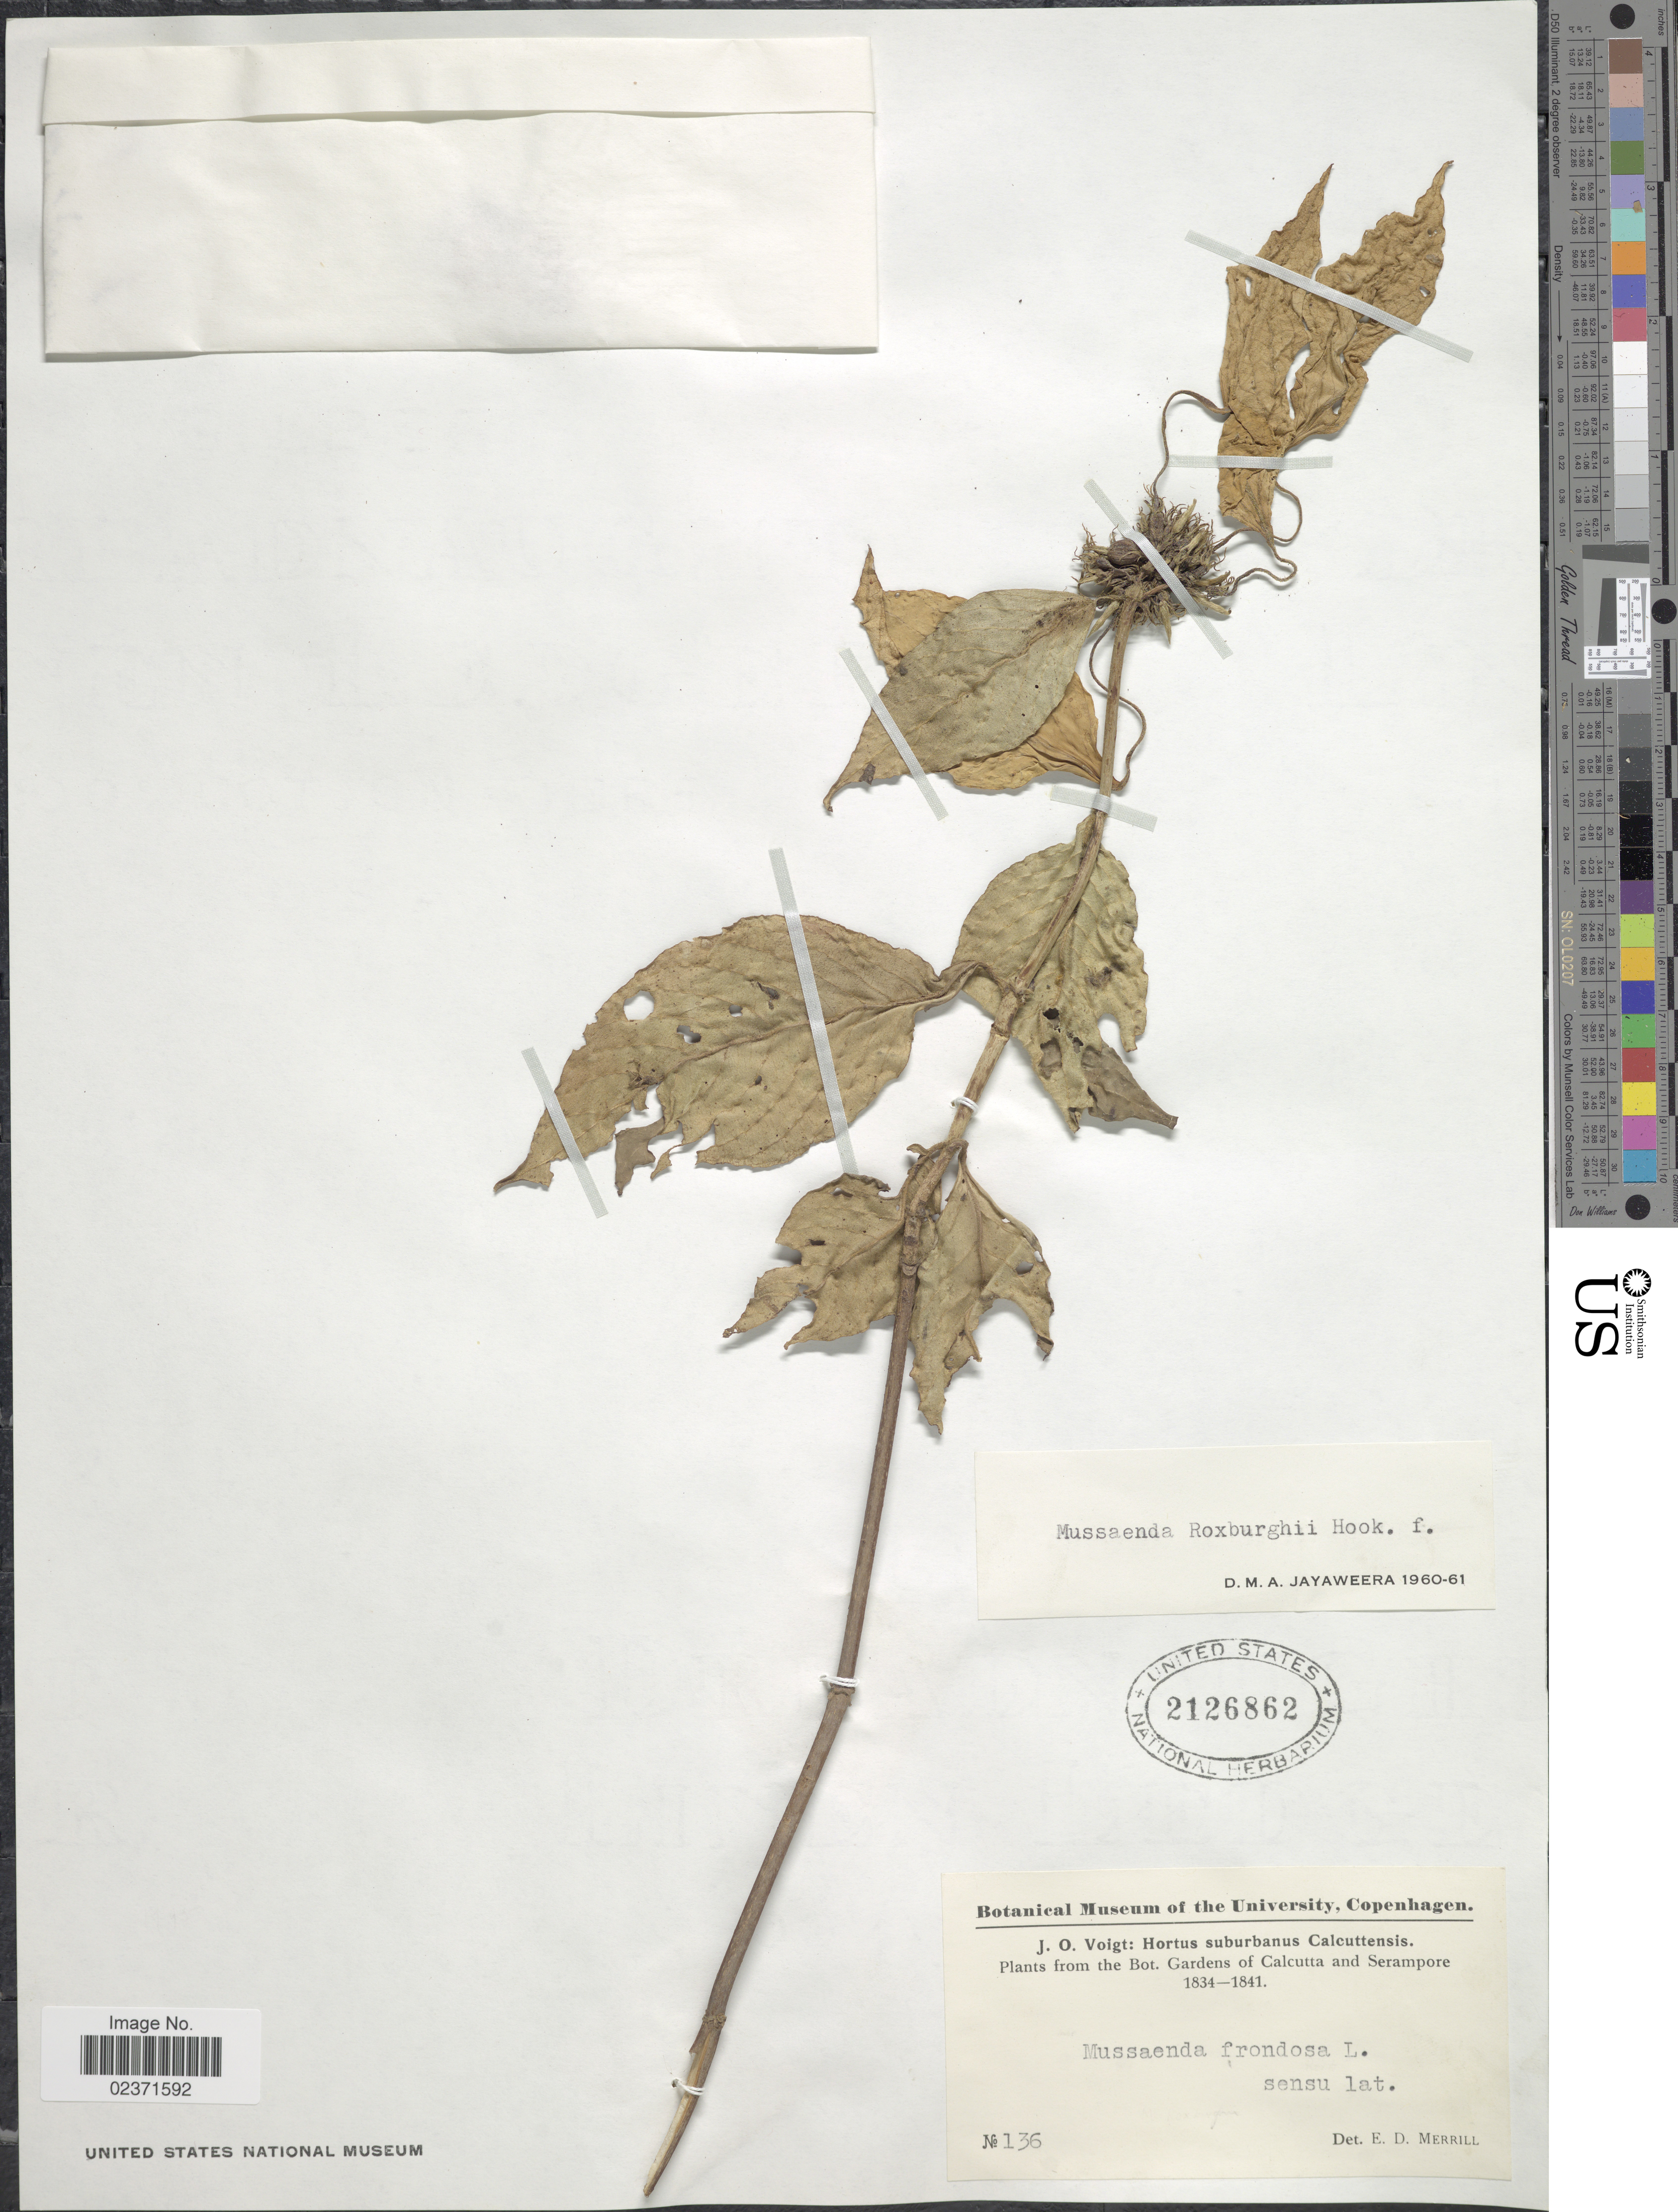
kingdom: Plantae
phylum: Tracheophyta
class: Magnoliopsida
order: Gentianales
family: Rubiaceae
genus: Mussaenda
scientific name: Mussaenda roxburghii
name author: Hook. f.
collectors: J. O. Voigt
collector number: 136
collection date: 1834/1841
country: India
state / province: West Bengal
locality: The Bot. Gardens of Calcutta and Serampore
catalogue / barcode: US 2126862